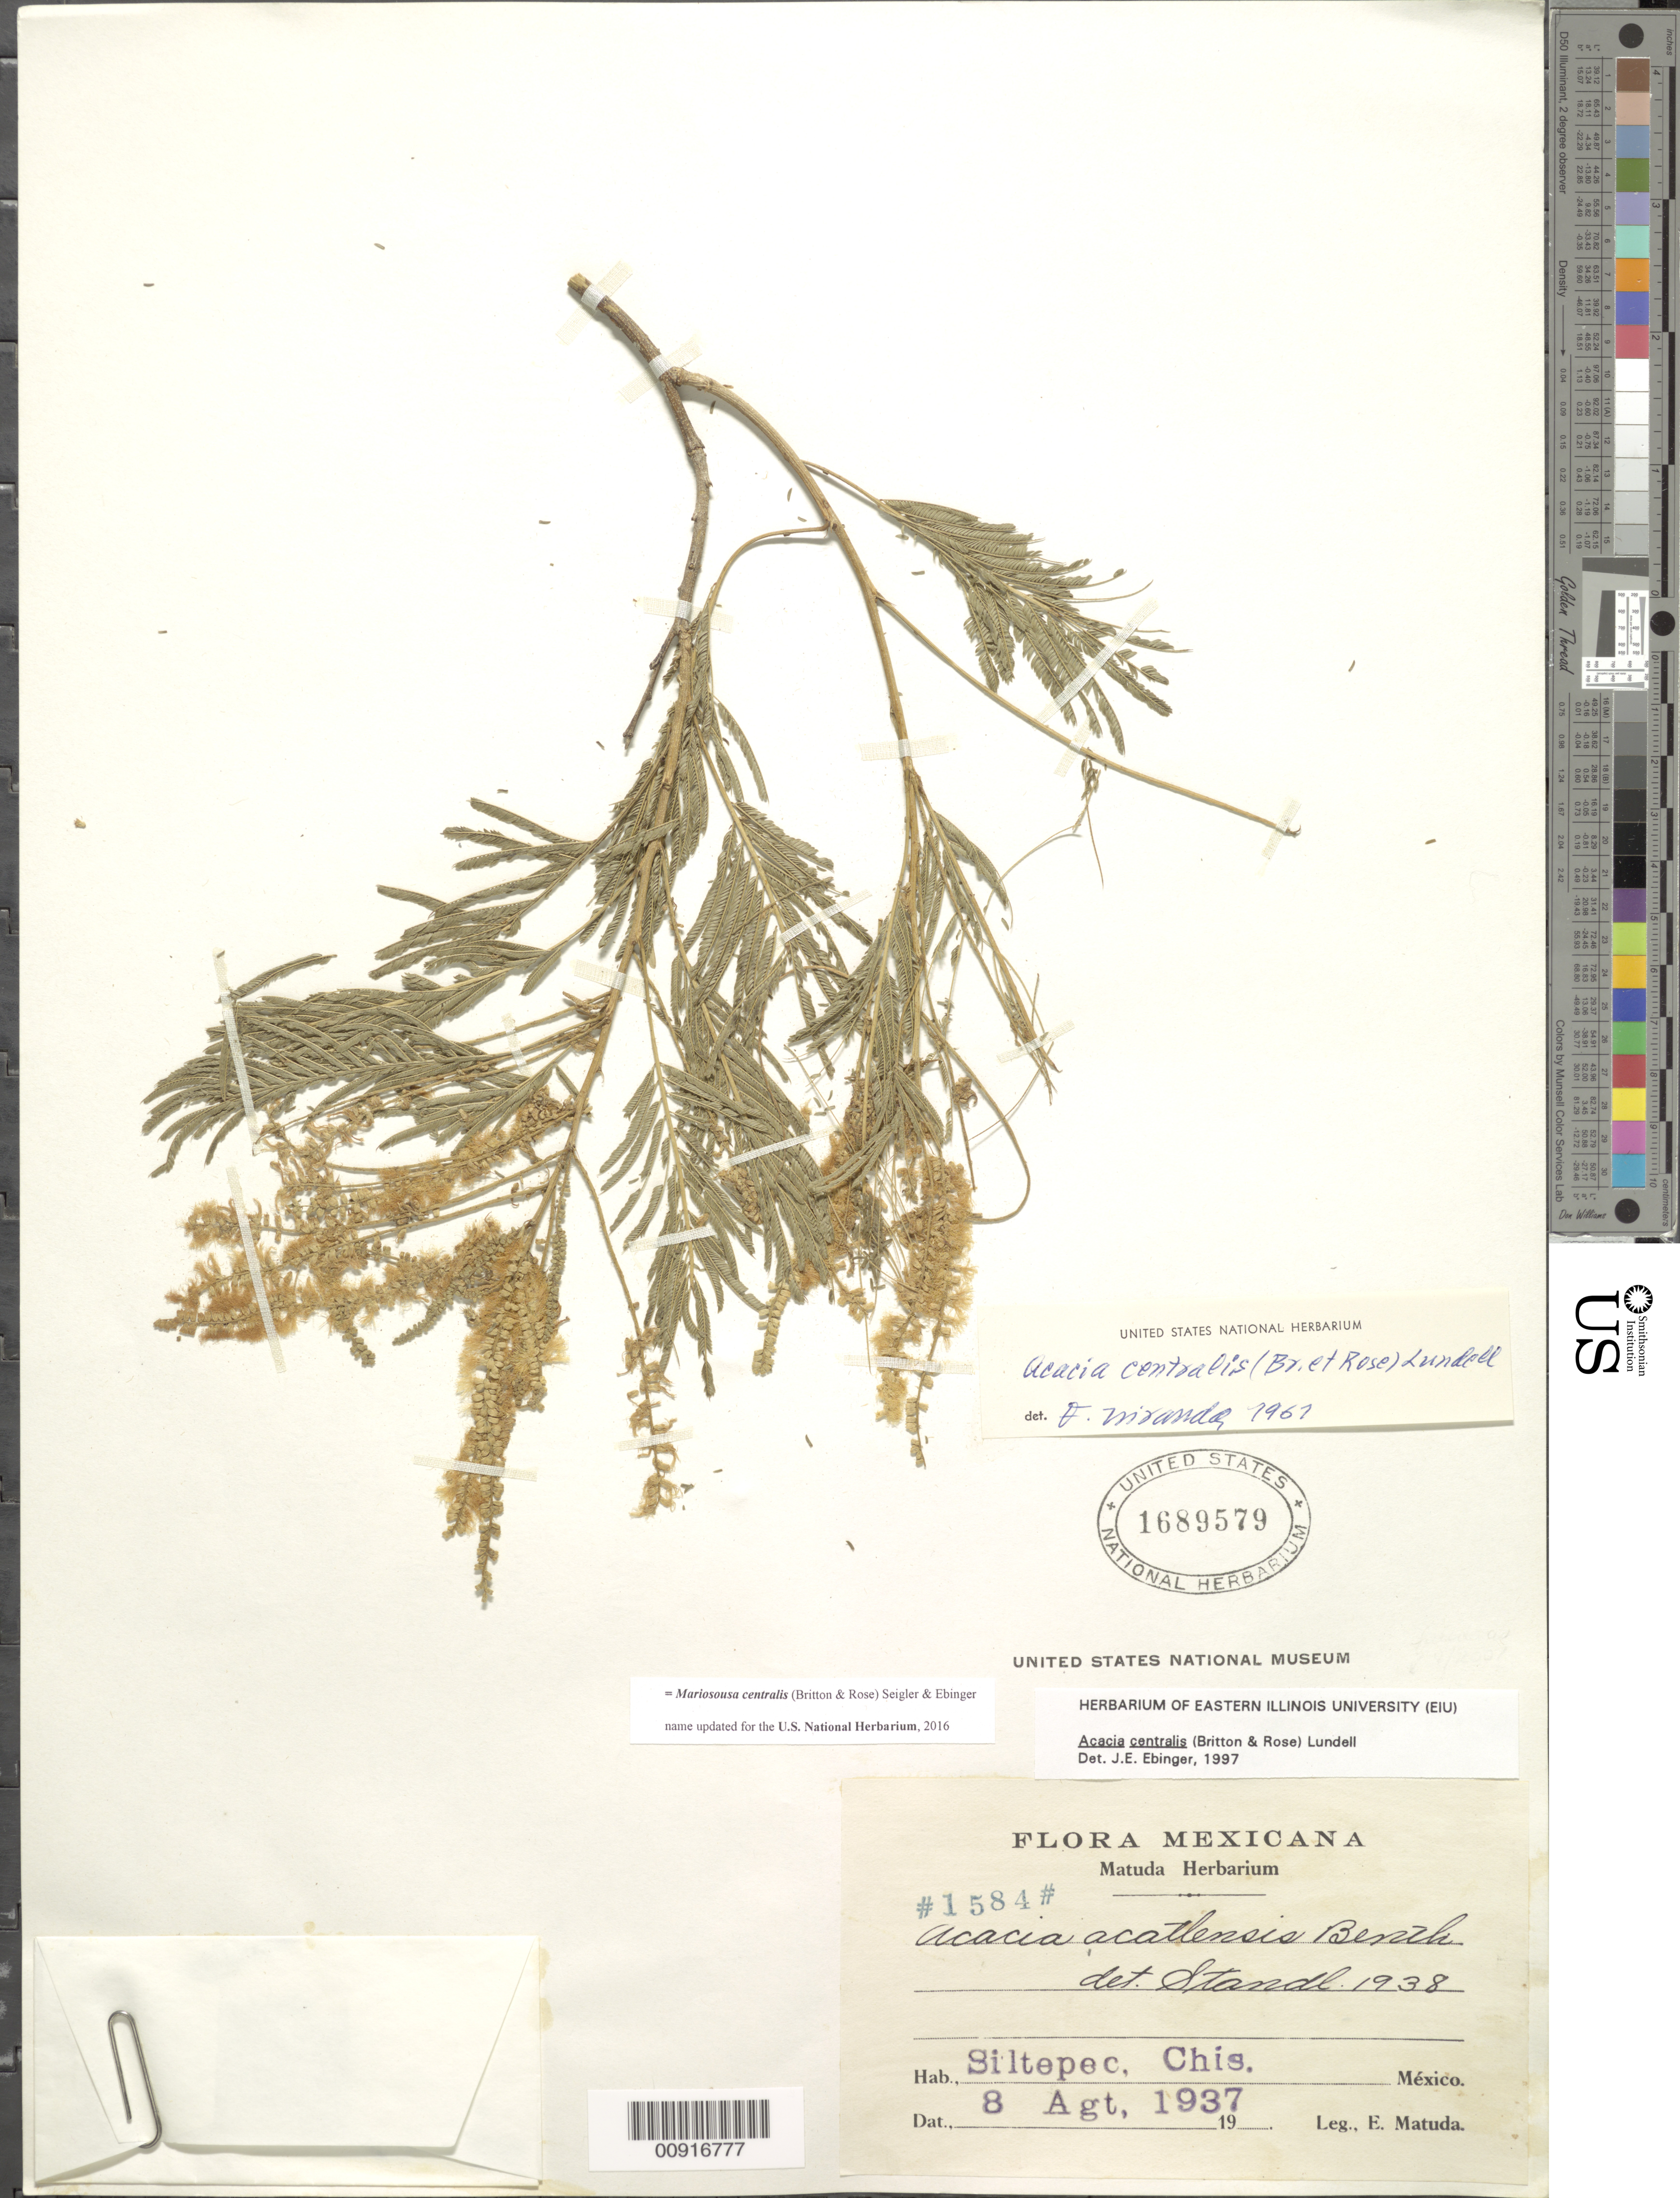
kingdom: Plantae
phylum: Tracheophyta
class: Magnoliopsida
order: Fabales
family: Fabaceae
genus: Mariosousa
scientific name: Mariosousa centralis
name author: (Britton & Rose) Seigler & Ebinger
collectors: E. Matuda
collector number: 1584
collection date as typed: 08 Aug 1937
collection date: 1937-08-08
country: Mexico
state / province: Chiapas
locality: Siltepec, Chiapas.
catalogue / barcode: US 1689579